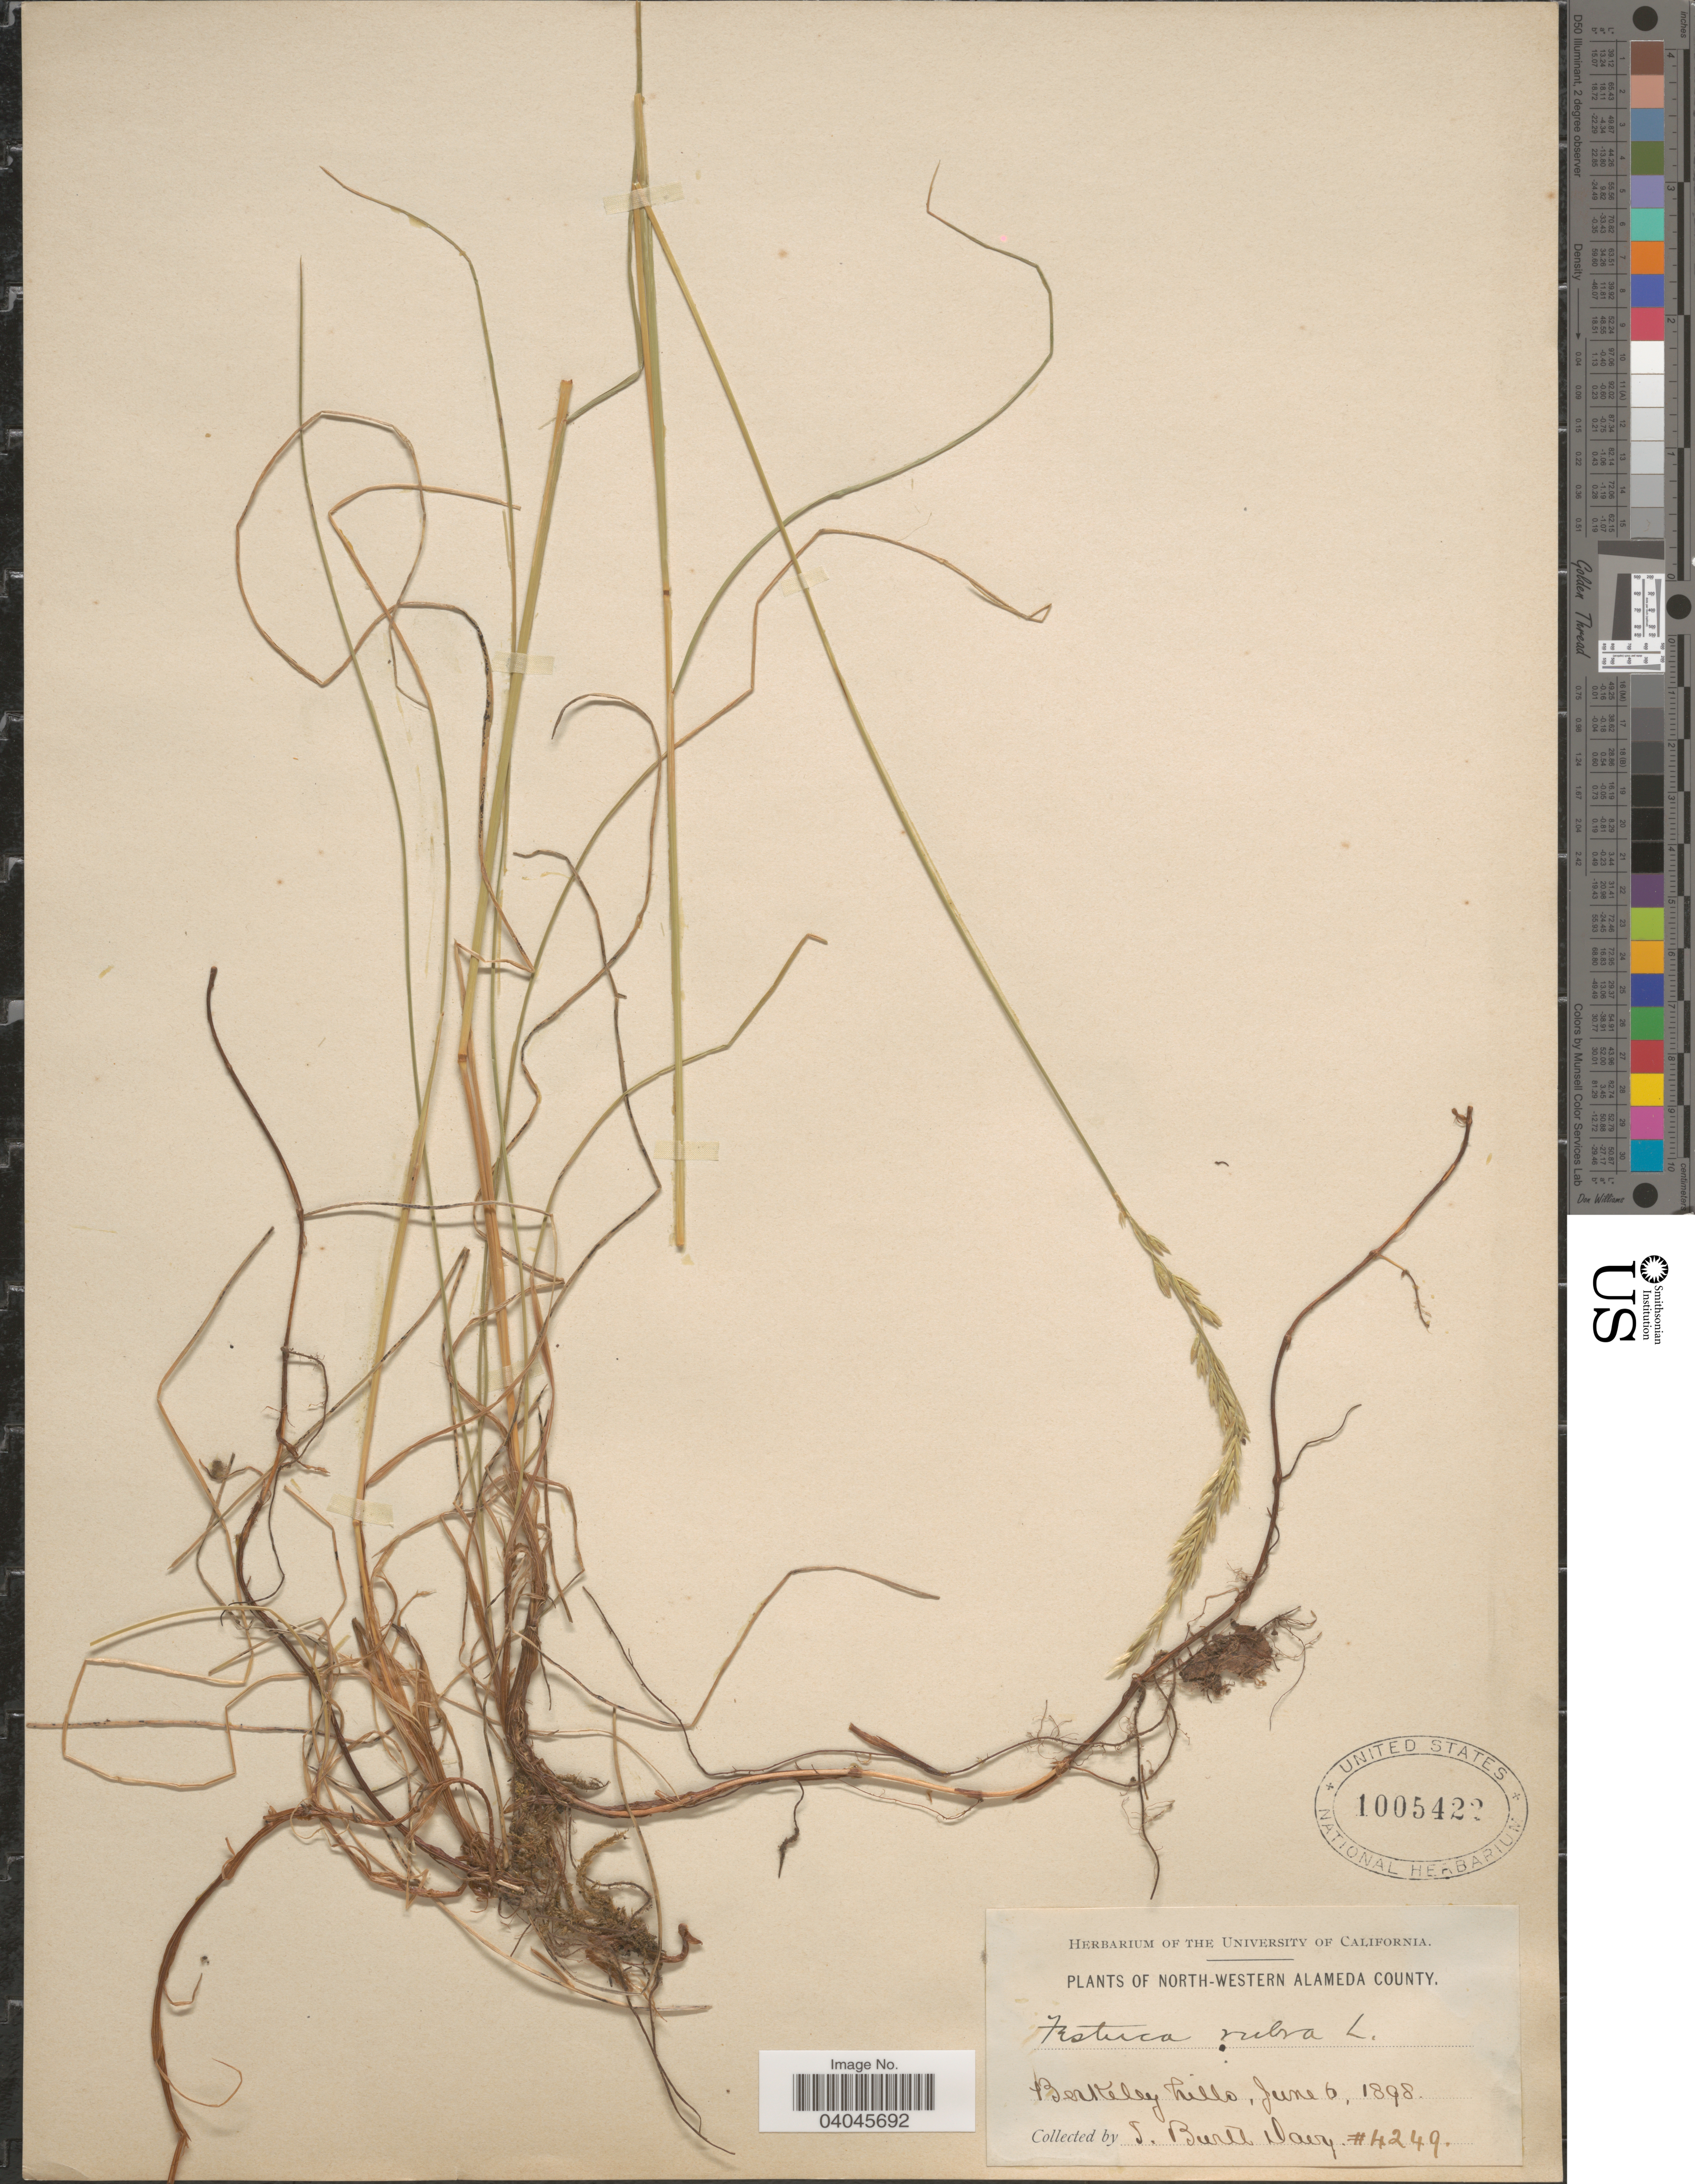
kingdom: Plantae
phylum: Tracheophyta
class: Liliopsida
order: Poales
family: Poaceae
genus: Festuca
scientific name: Festuca rubra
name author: L.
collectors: J. Burtt Davy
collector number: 4249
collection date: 1898-06-06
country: United States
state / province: California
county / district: Alameda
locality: North-Western Alameda County. Berkeley Hills.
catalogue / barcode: US 1005422